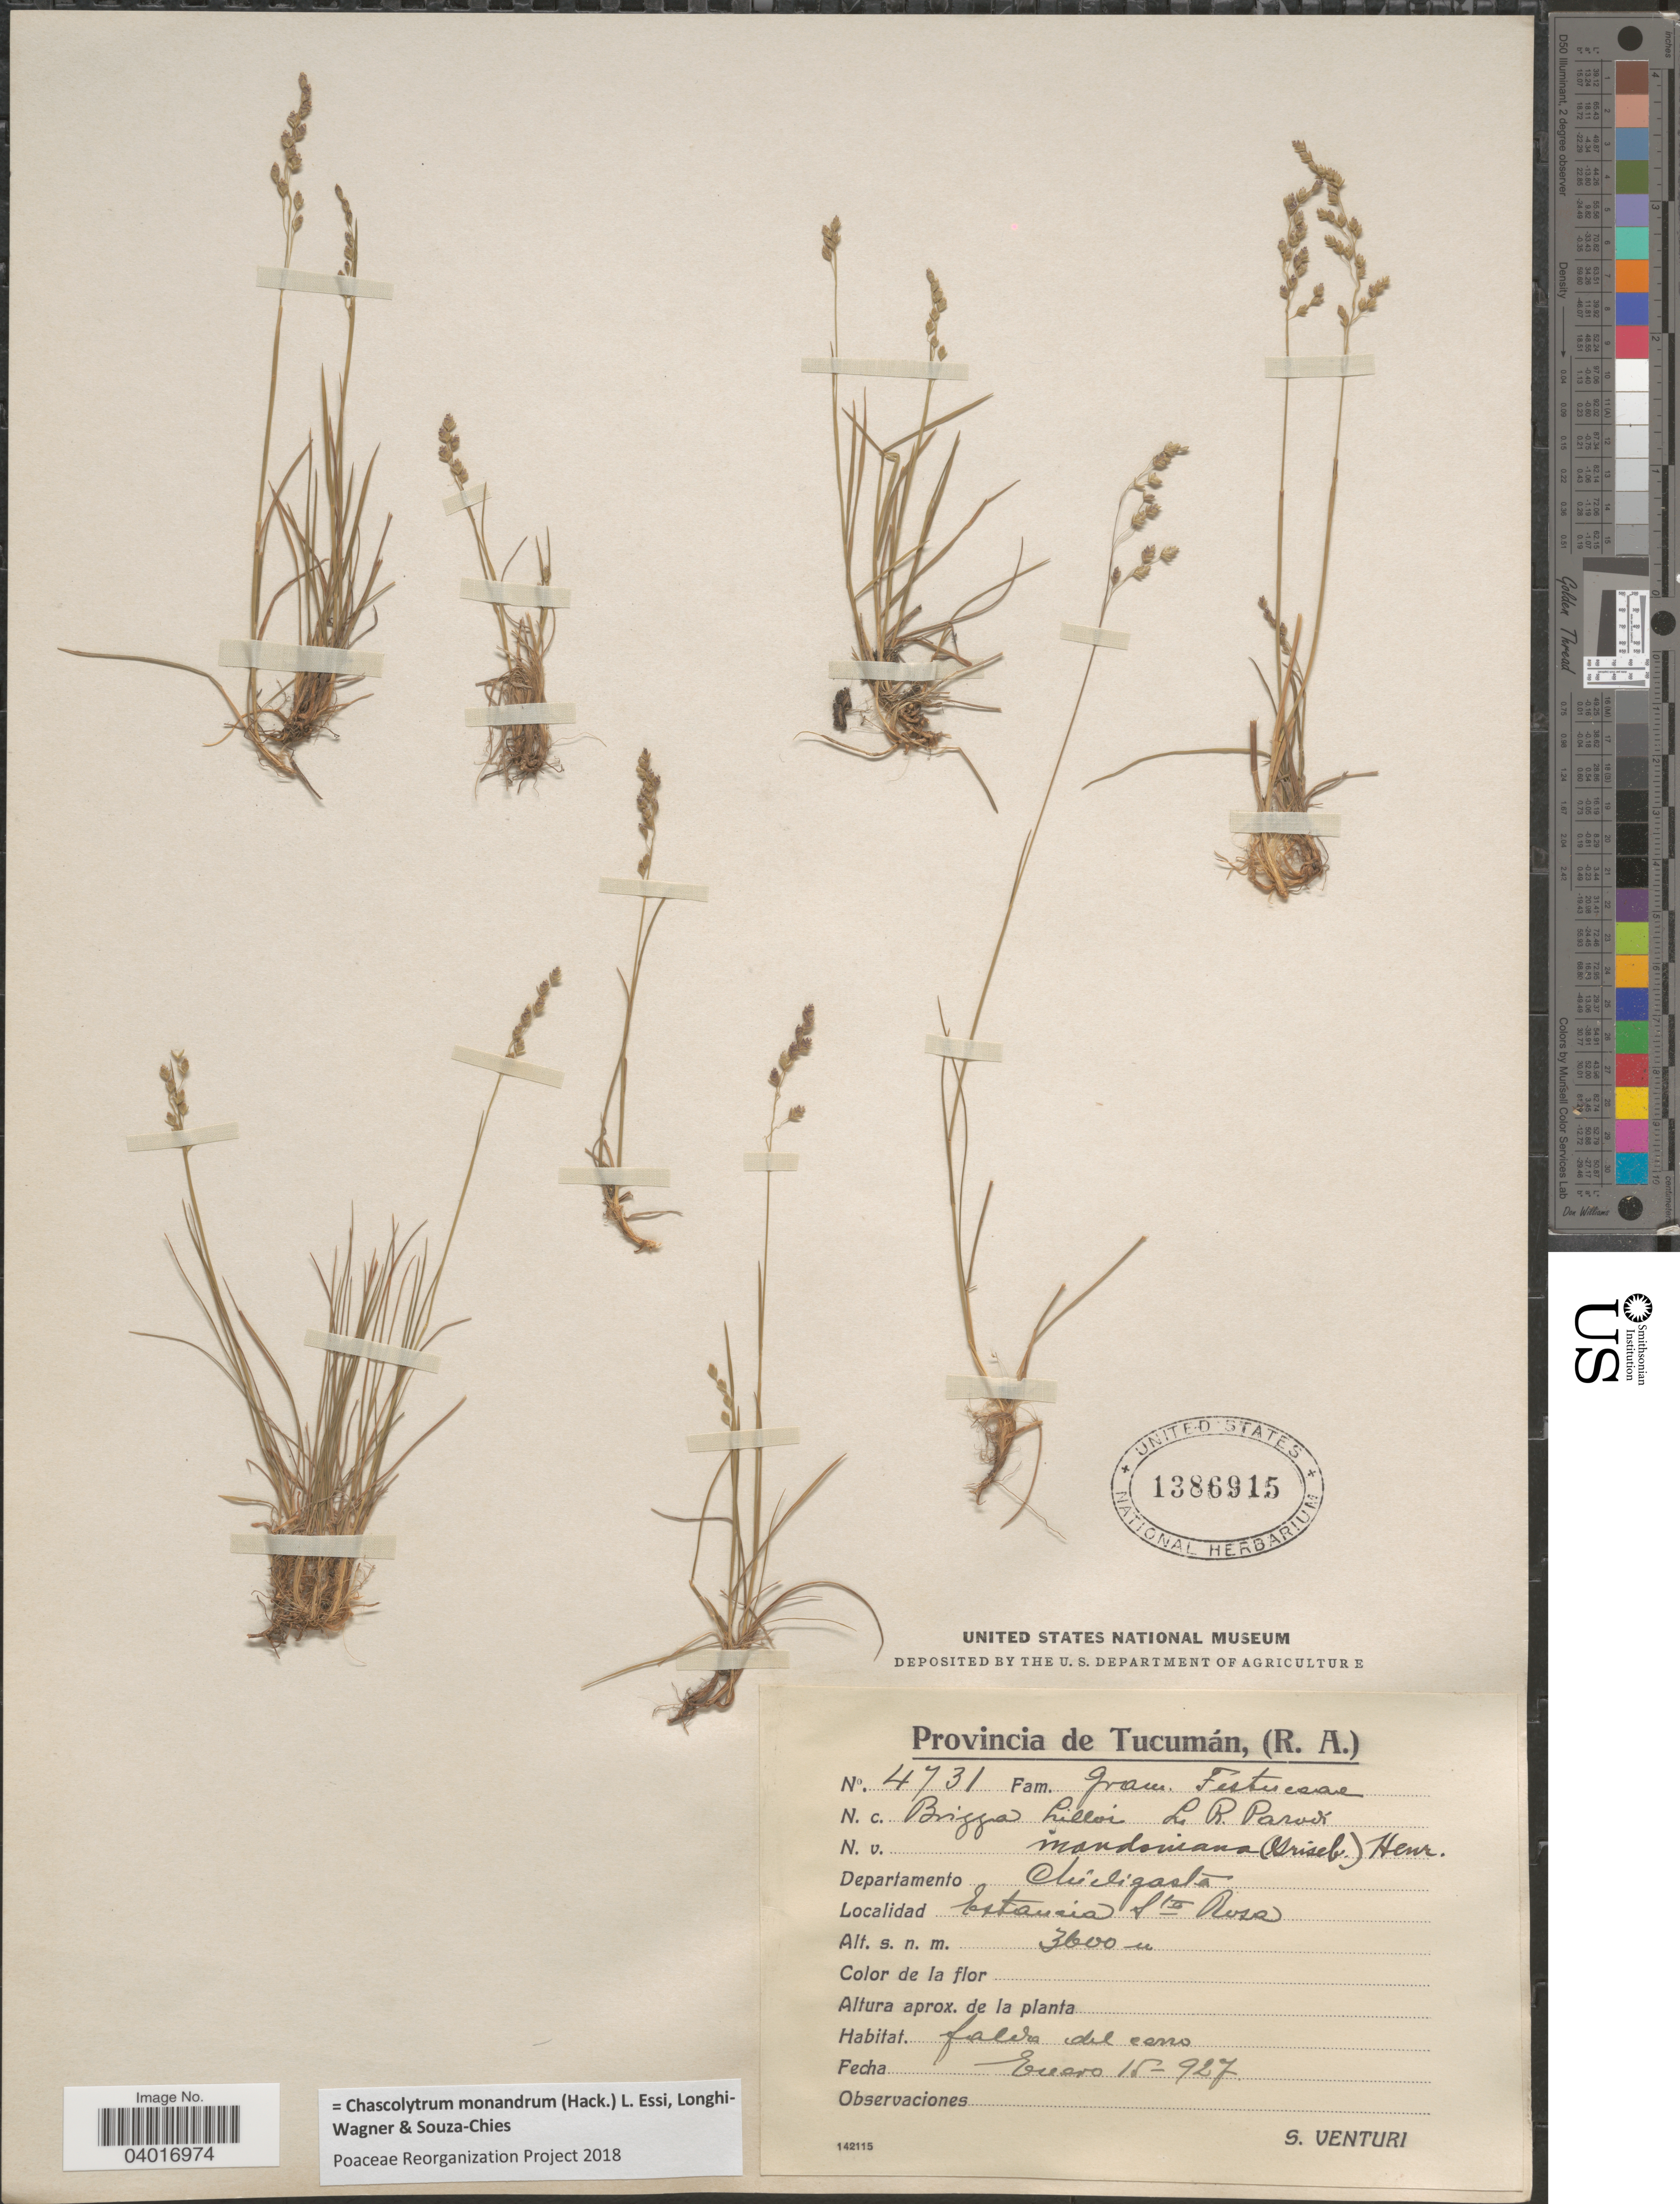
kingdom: Plantae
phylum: Tracheophyta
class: Liliopsida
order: Poales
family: Poaceae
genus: Chascolytrum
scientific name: Chascolytrum monandrum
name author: (Hack.) L. Essi et al.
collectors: S. Venturi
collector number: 4731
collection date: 1927-01-15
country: Argentina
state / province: Tucuman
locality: Departamento Chicligasta. Estancia Sta Rosa.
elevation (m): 3600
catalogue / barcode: US 1386915